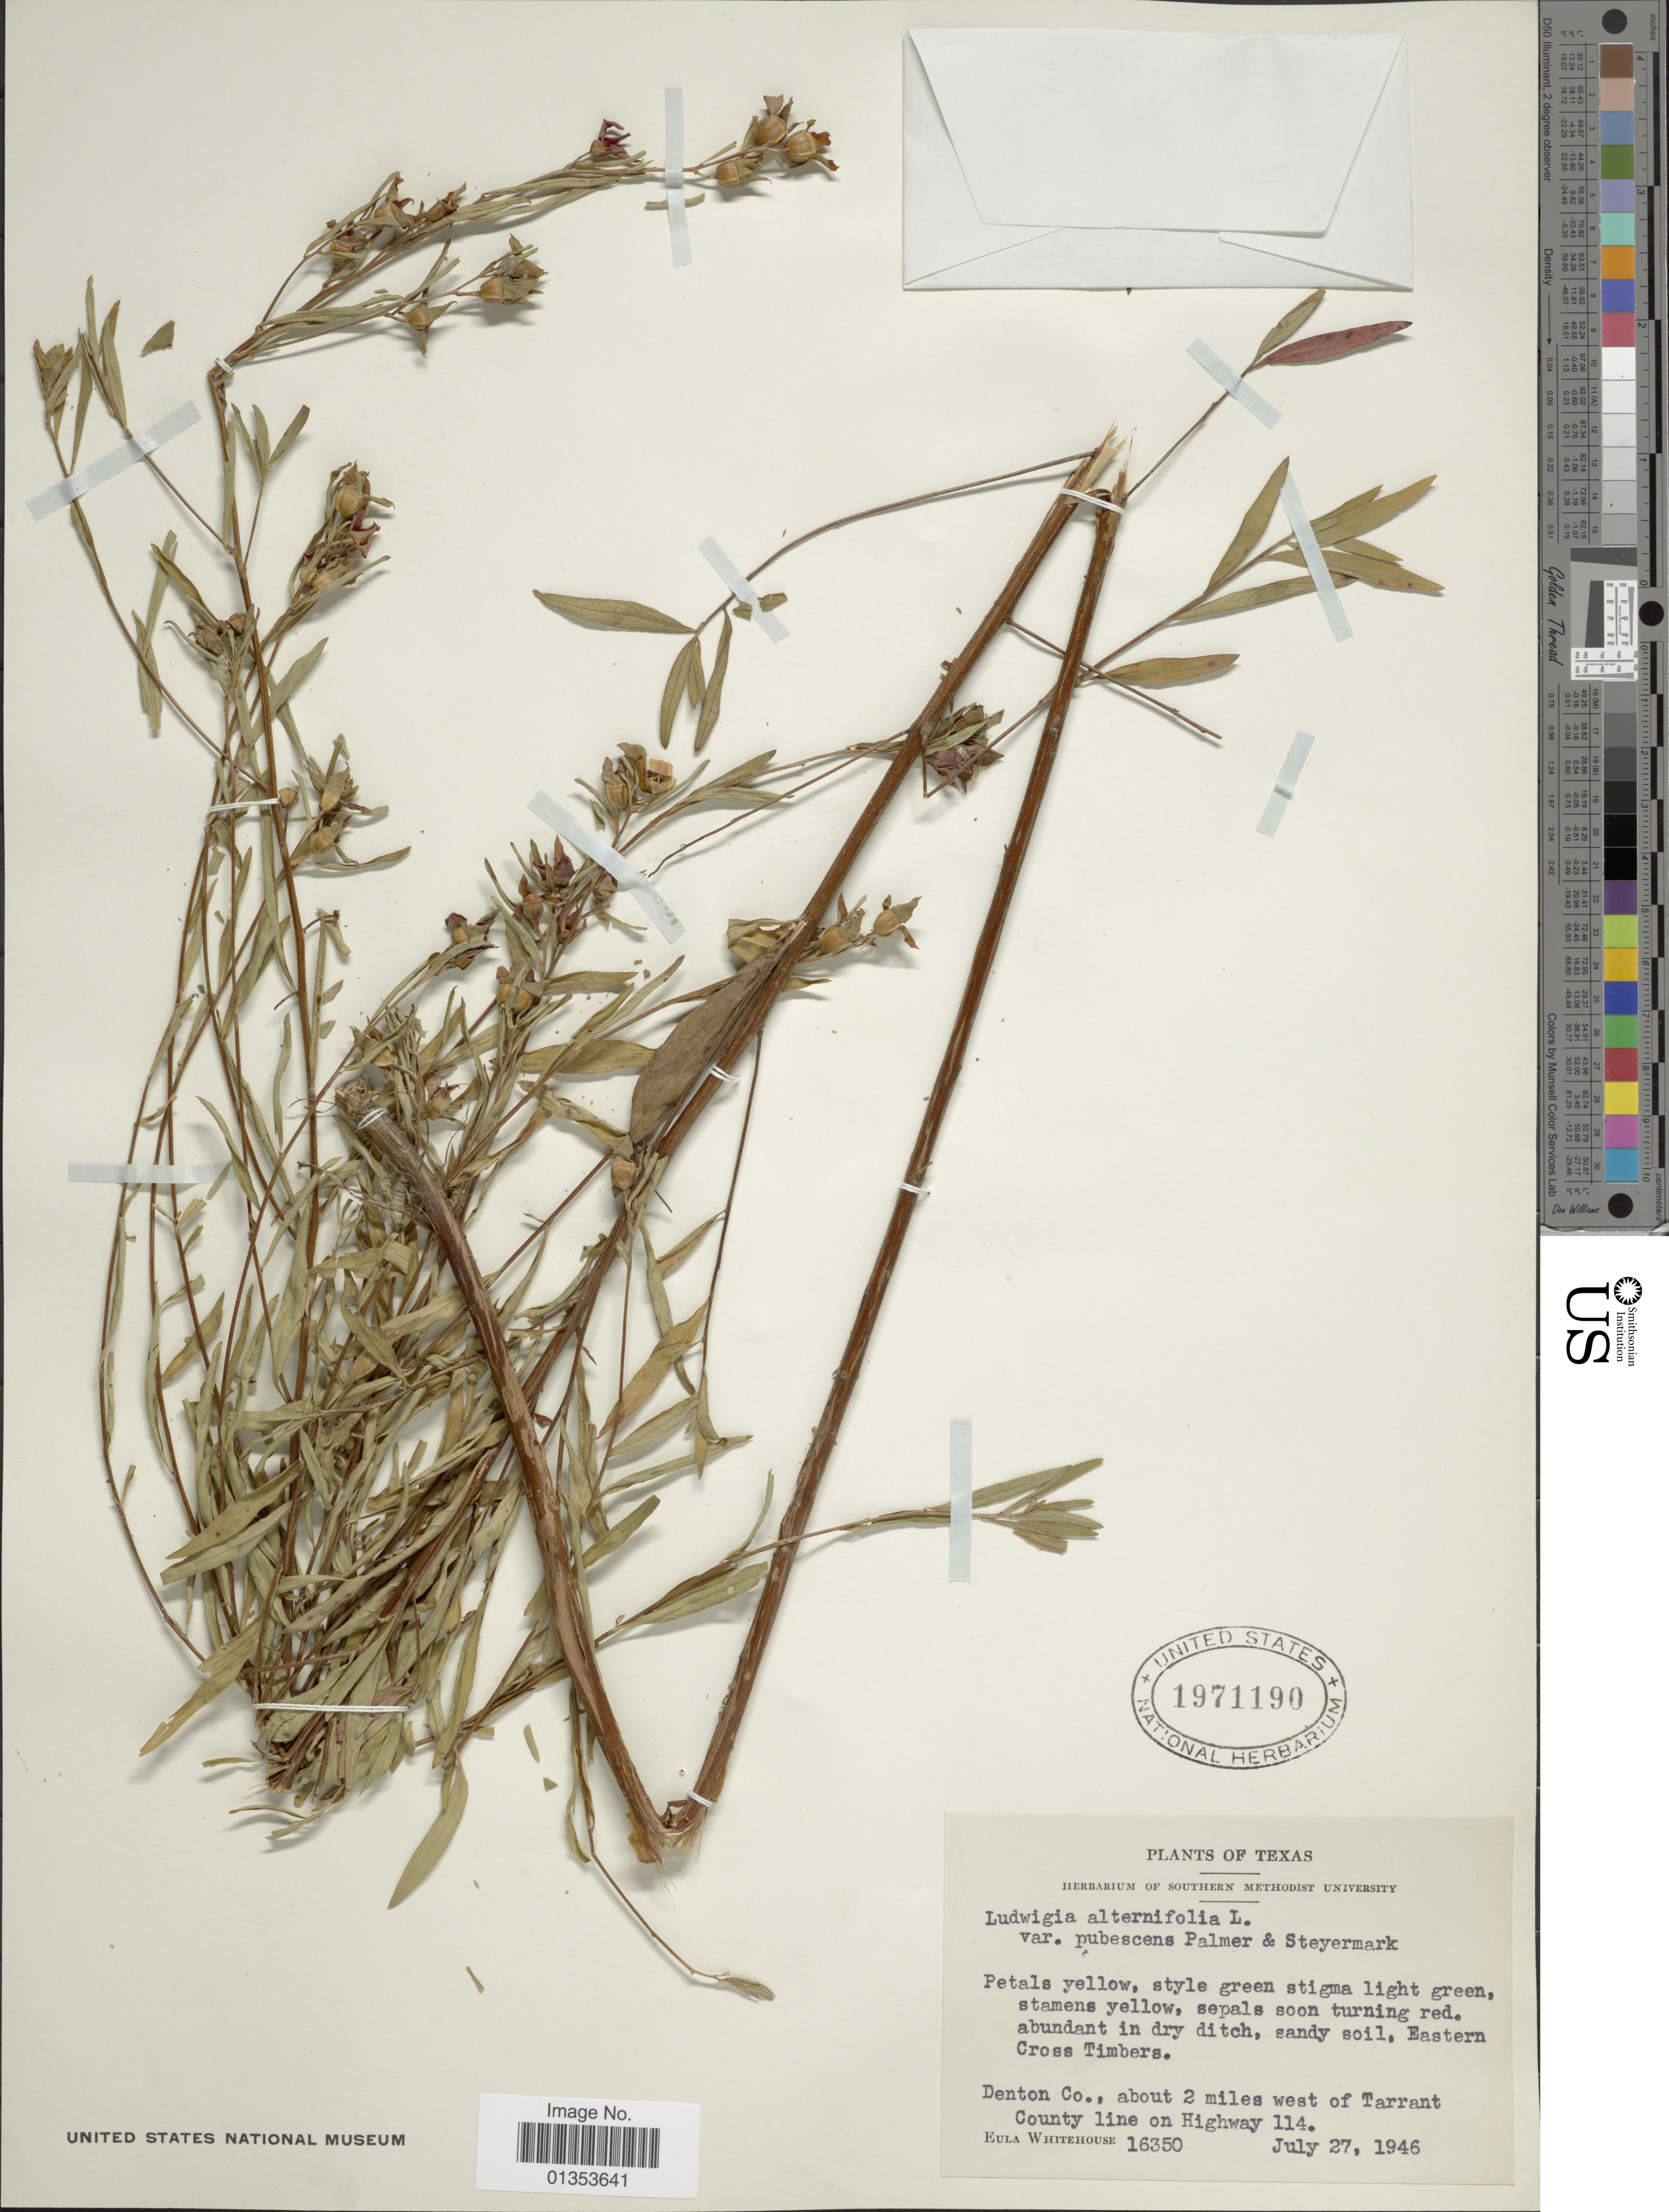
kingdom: Plantae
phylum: Tracheophyta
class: Magnoliopsida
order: Myrtales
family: Onagraceae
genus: Ludwigia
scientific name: Ludwigia alternifolia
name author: L.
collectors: E. Whitehouse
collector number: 16350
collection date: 1946-07-27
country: United States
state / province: Texas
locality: Denton Co., about 2 miles west of Tarrant County line on Highway 114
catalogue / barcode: US 1971190